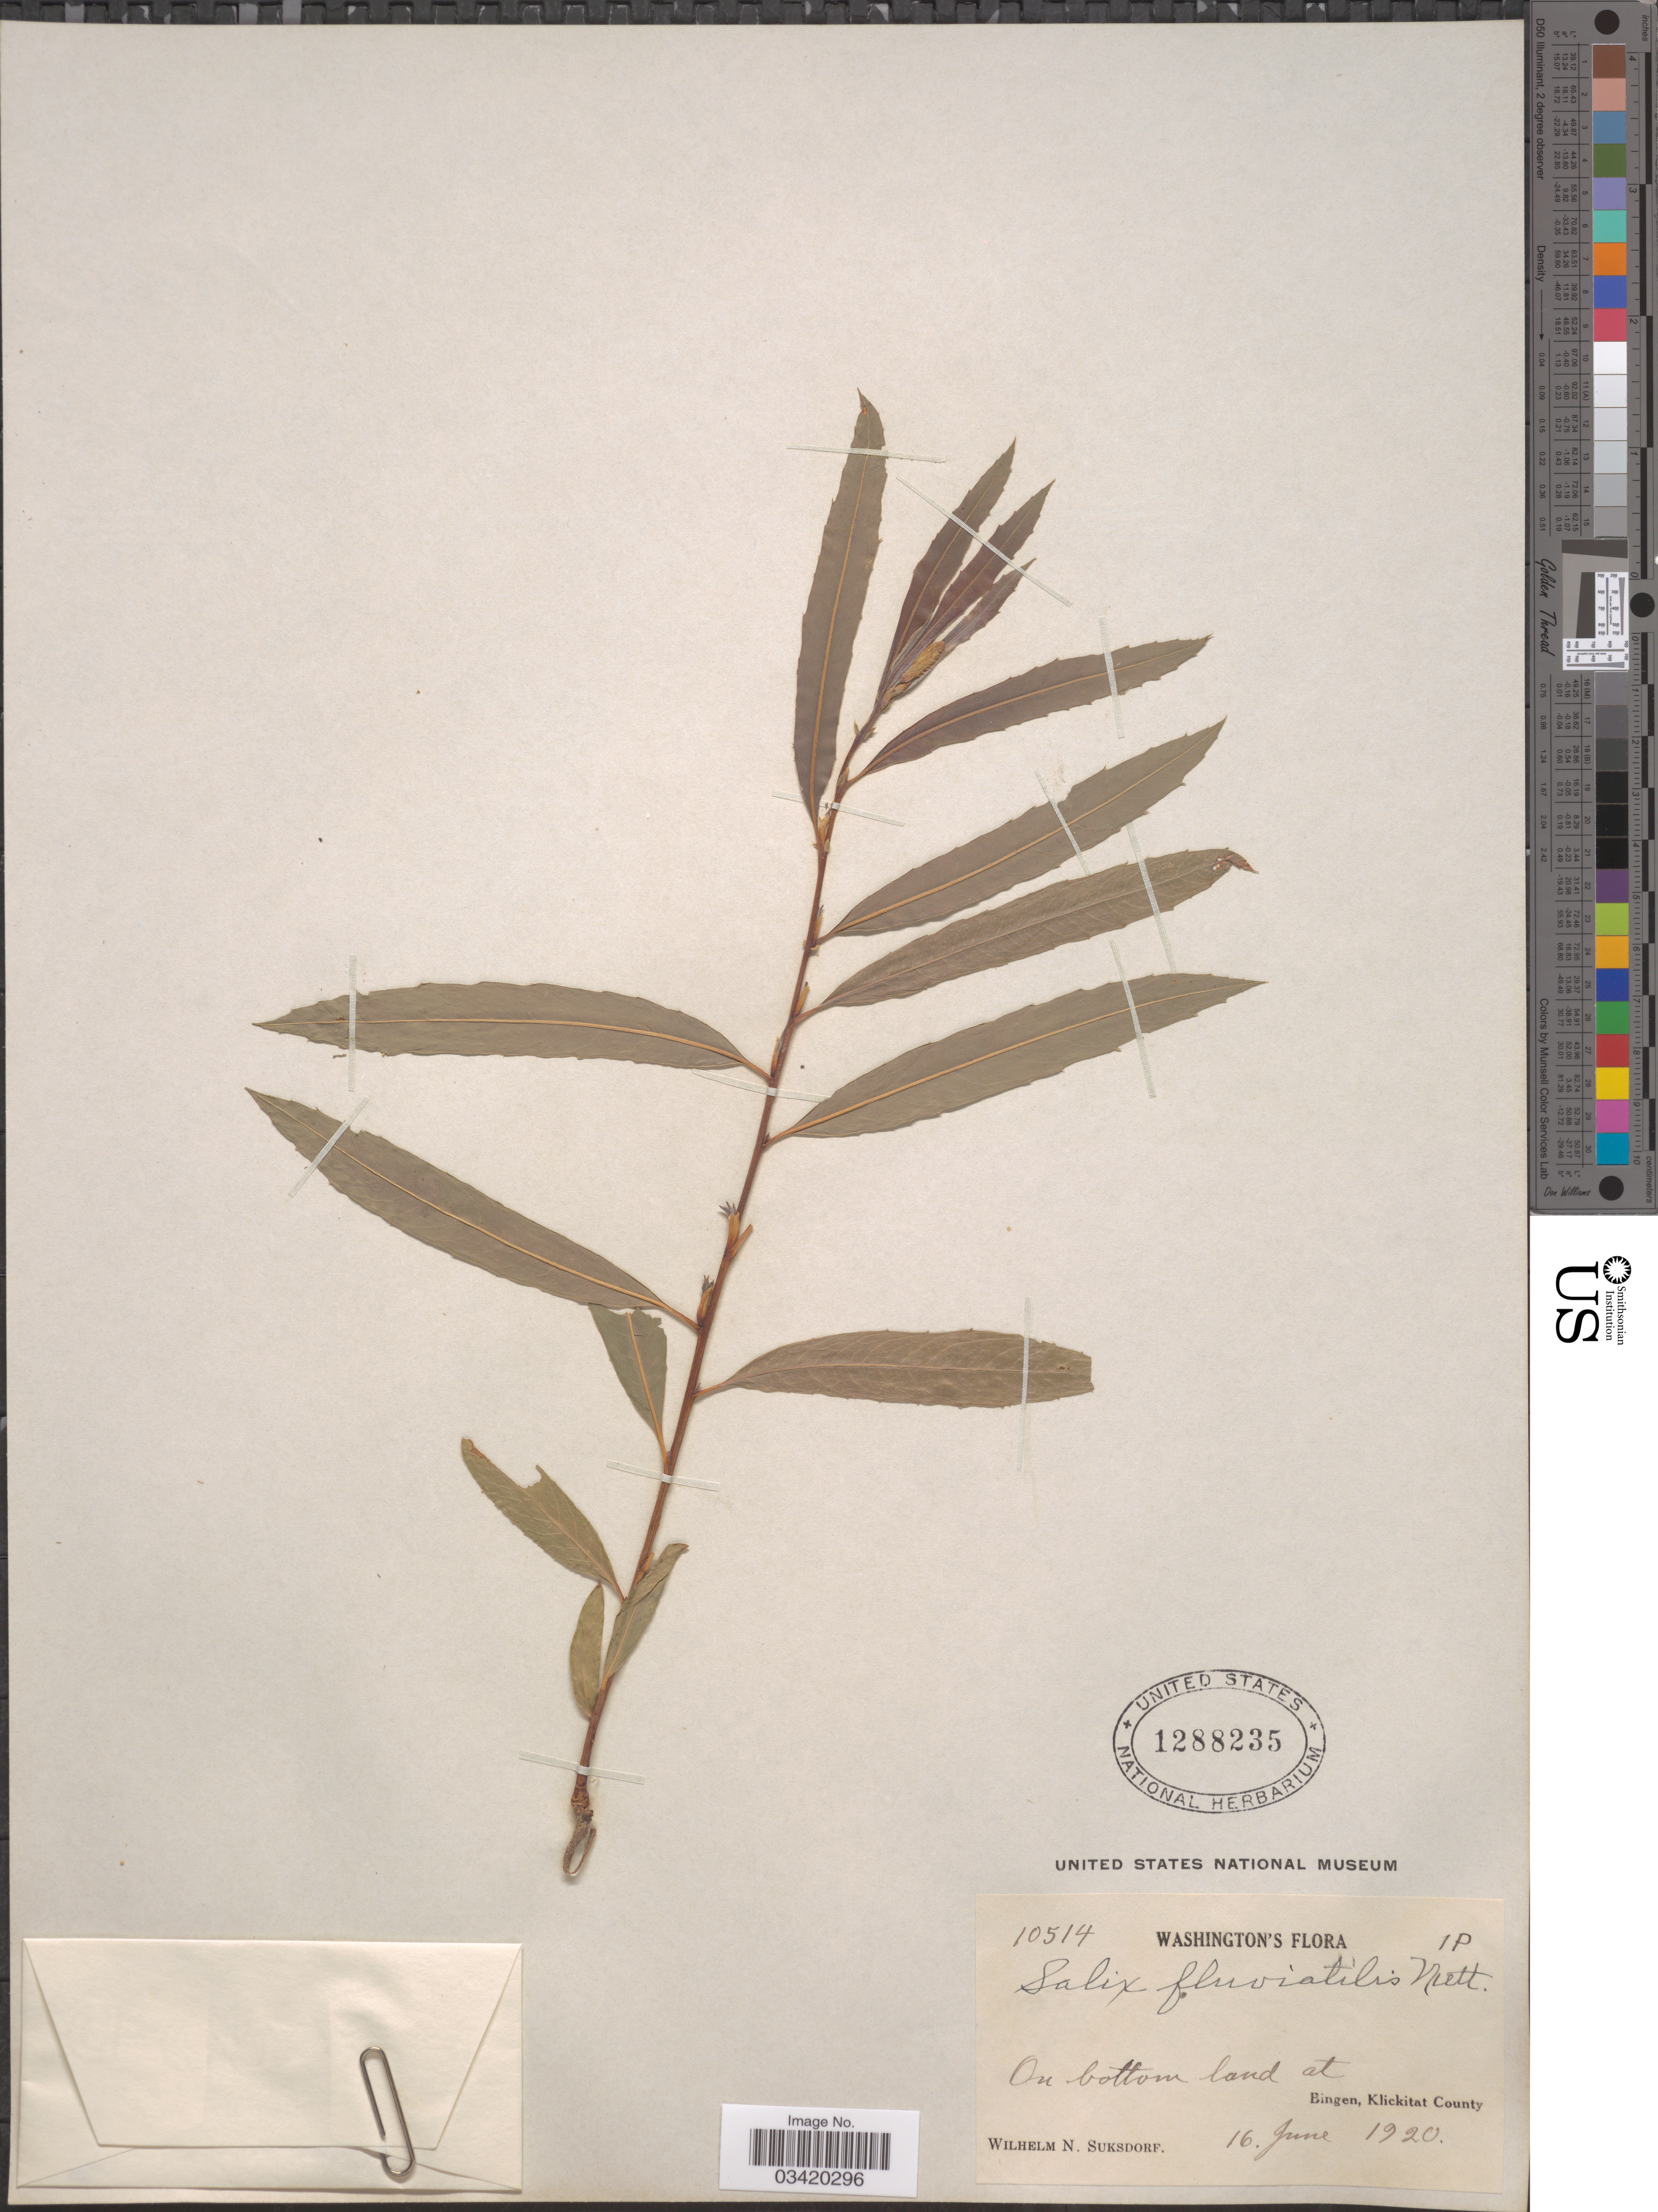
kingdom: Plantae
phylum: Tracheophyta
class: Magnoliopsida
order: Malpighiales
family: Salicaceae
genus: Salix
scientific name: Salix fluviatilis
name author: Nutt.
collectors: W. N. Suksdorf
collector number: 10514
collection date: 1920-06-16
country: United States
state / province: Washington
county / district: Klickitat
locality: On bottom land at Bingen, Klickitat County.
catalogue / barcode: US 1288235